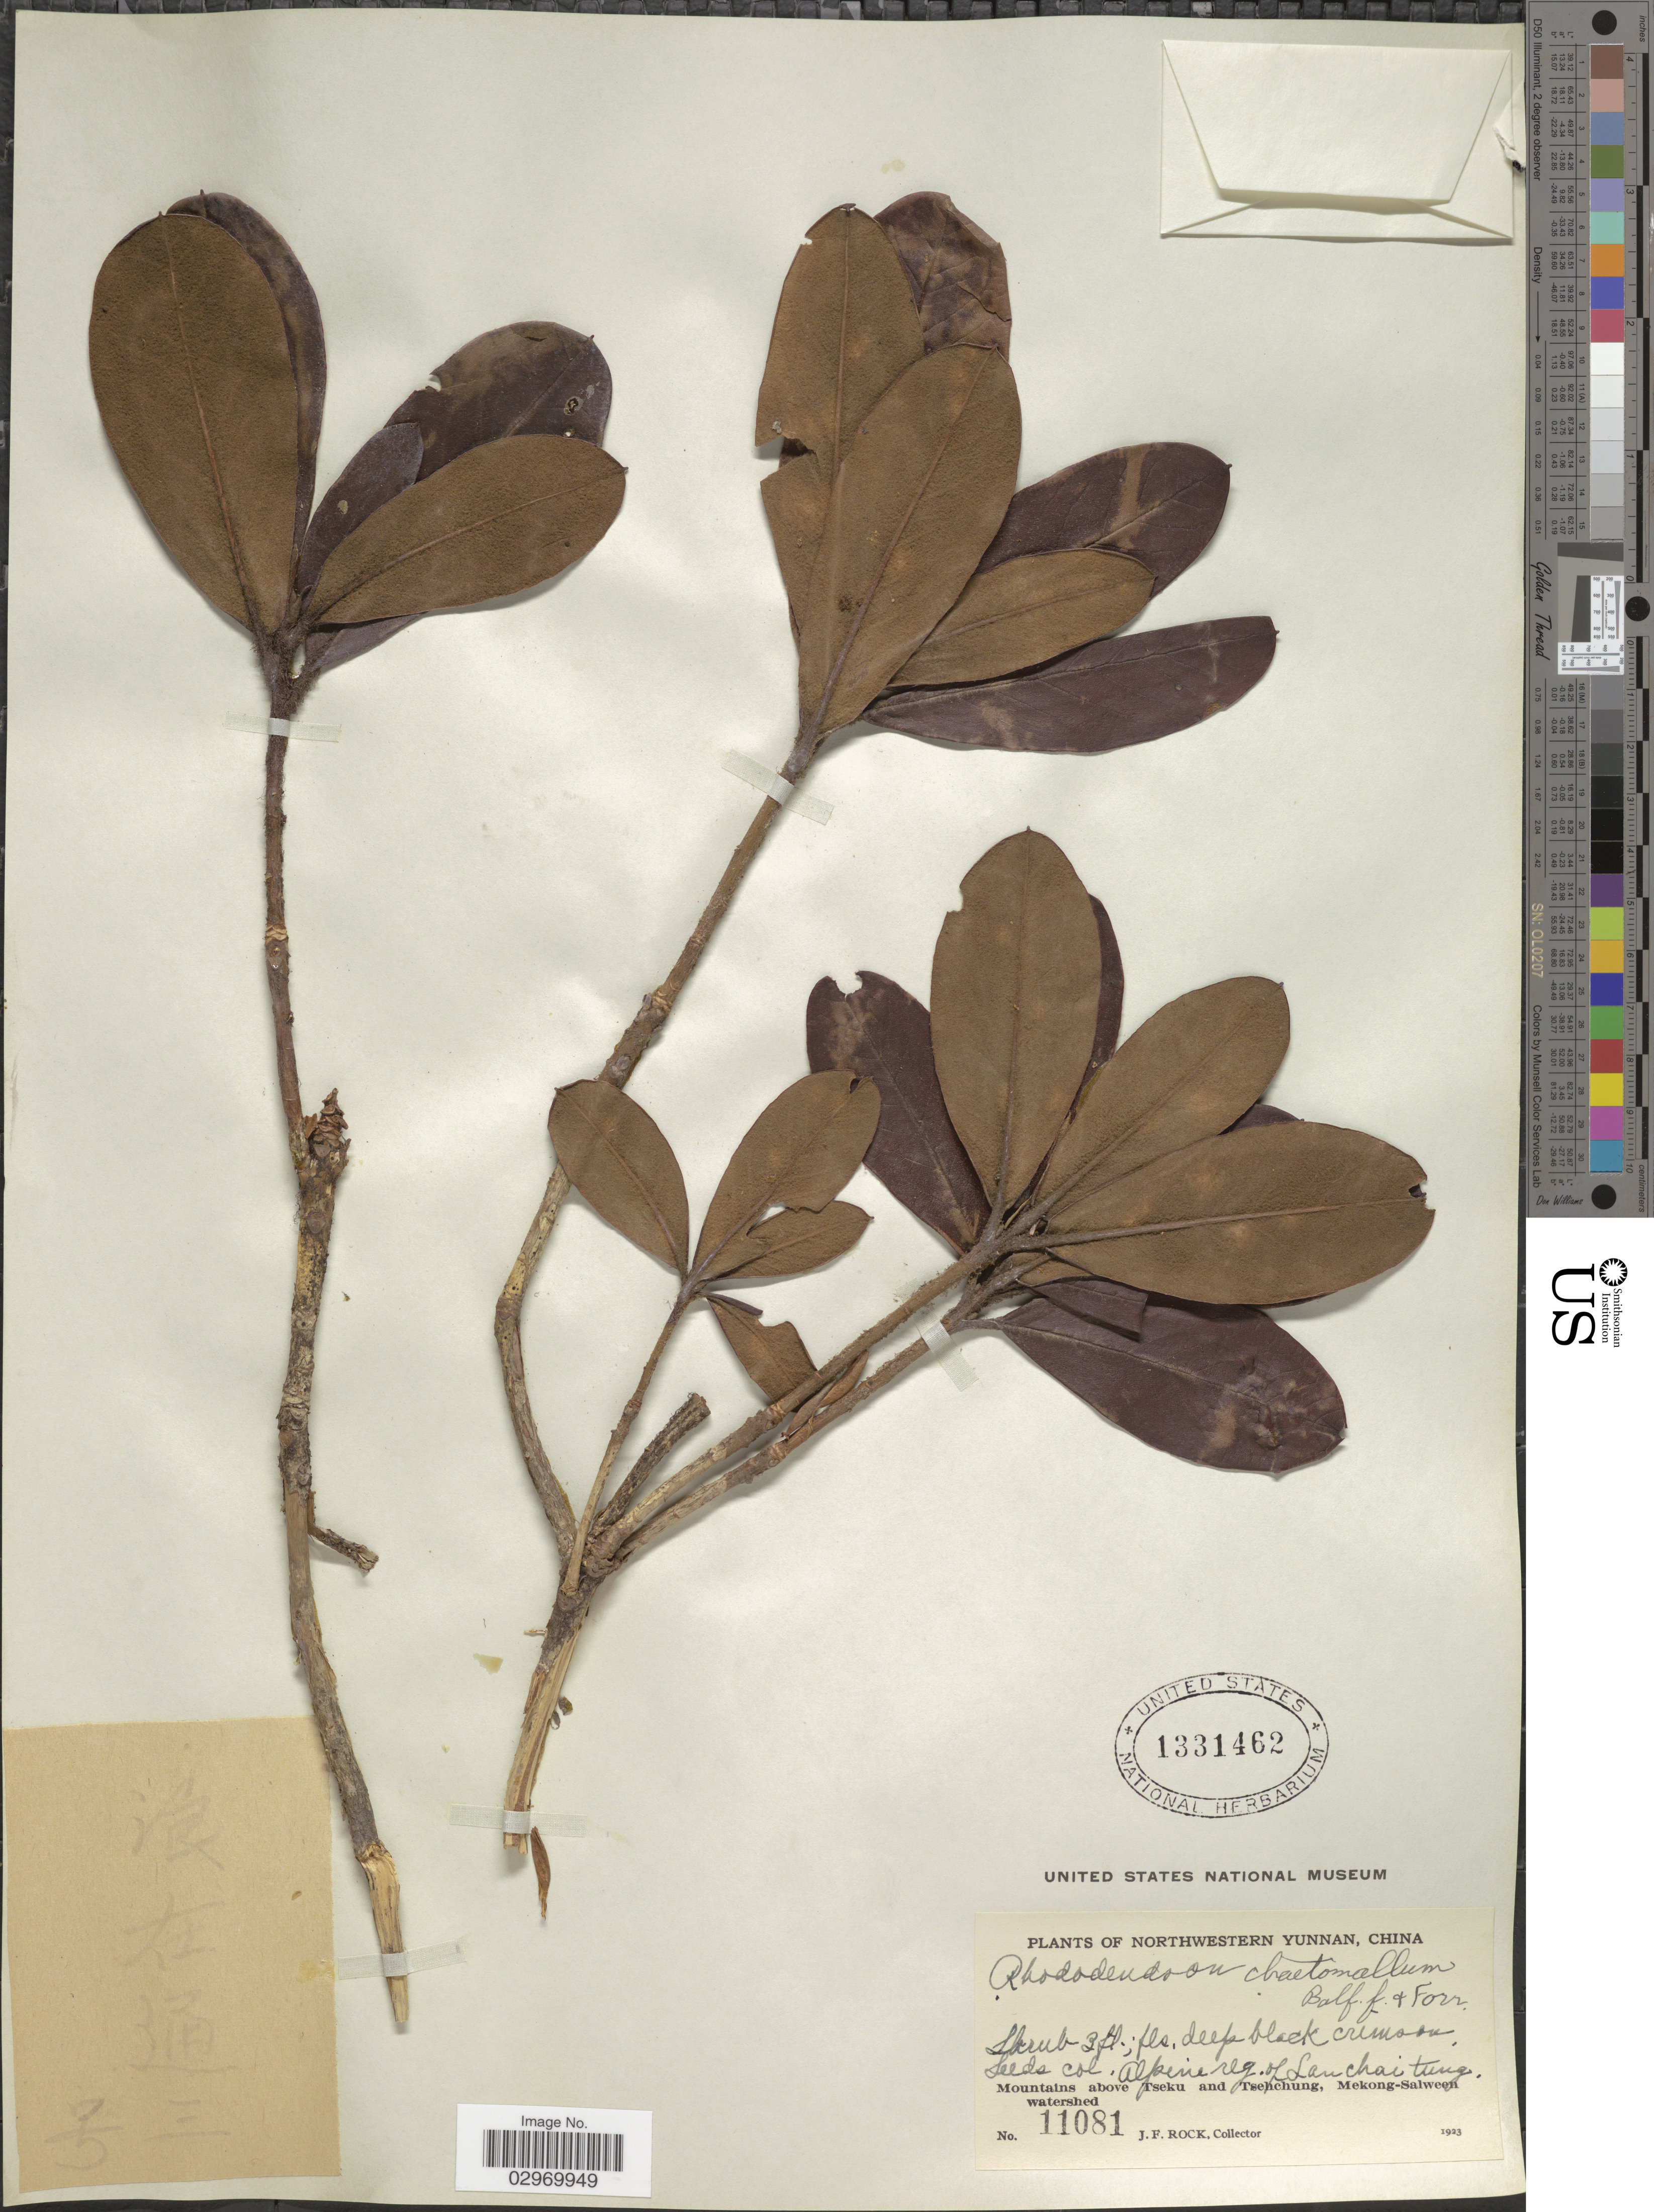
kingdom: Plantae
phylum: Tracheophyta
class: Magnoliopsida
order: Ericales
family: Ericaceae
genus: Rhododendron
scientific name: Rhododendron chaetomallum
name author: Balf. f. & Forrest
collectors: J. Rock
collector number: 11081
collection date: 1923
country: China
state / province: Yunnan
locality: Northwestern Yunnan, Alpine reg. of San chai tung, Mountains above Tseku and Tsehchung, Mekong-Salween watershed.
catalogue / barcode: US 1331462